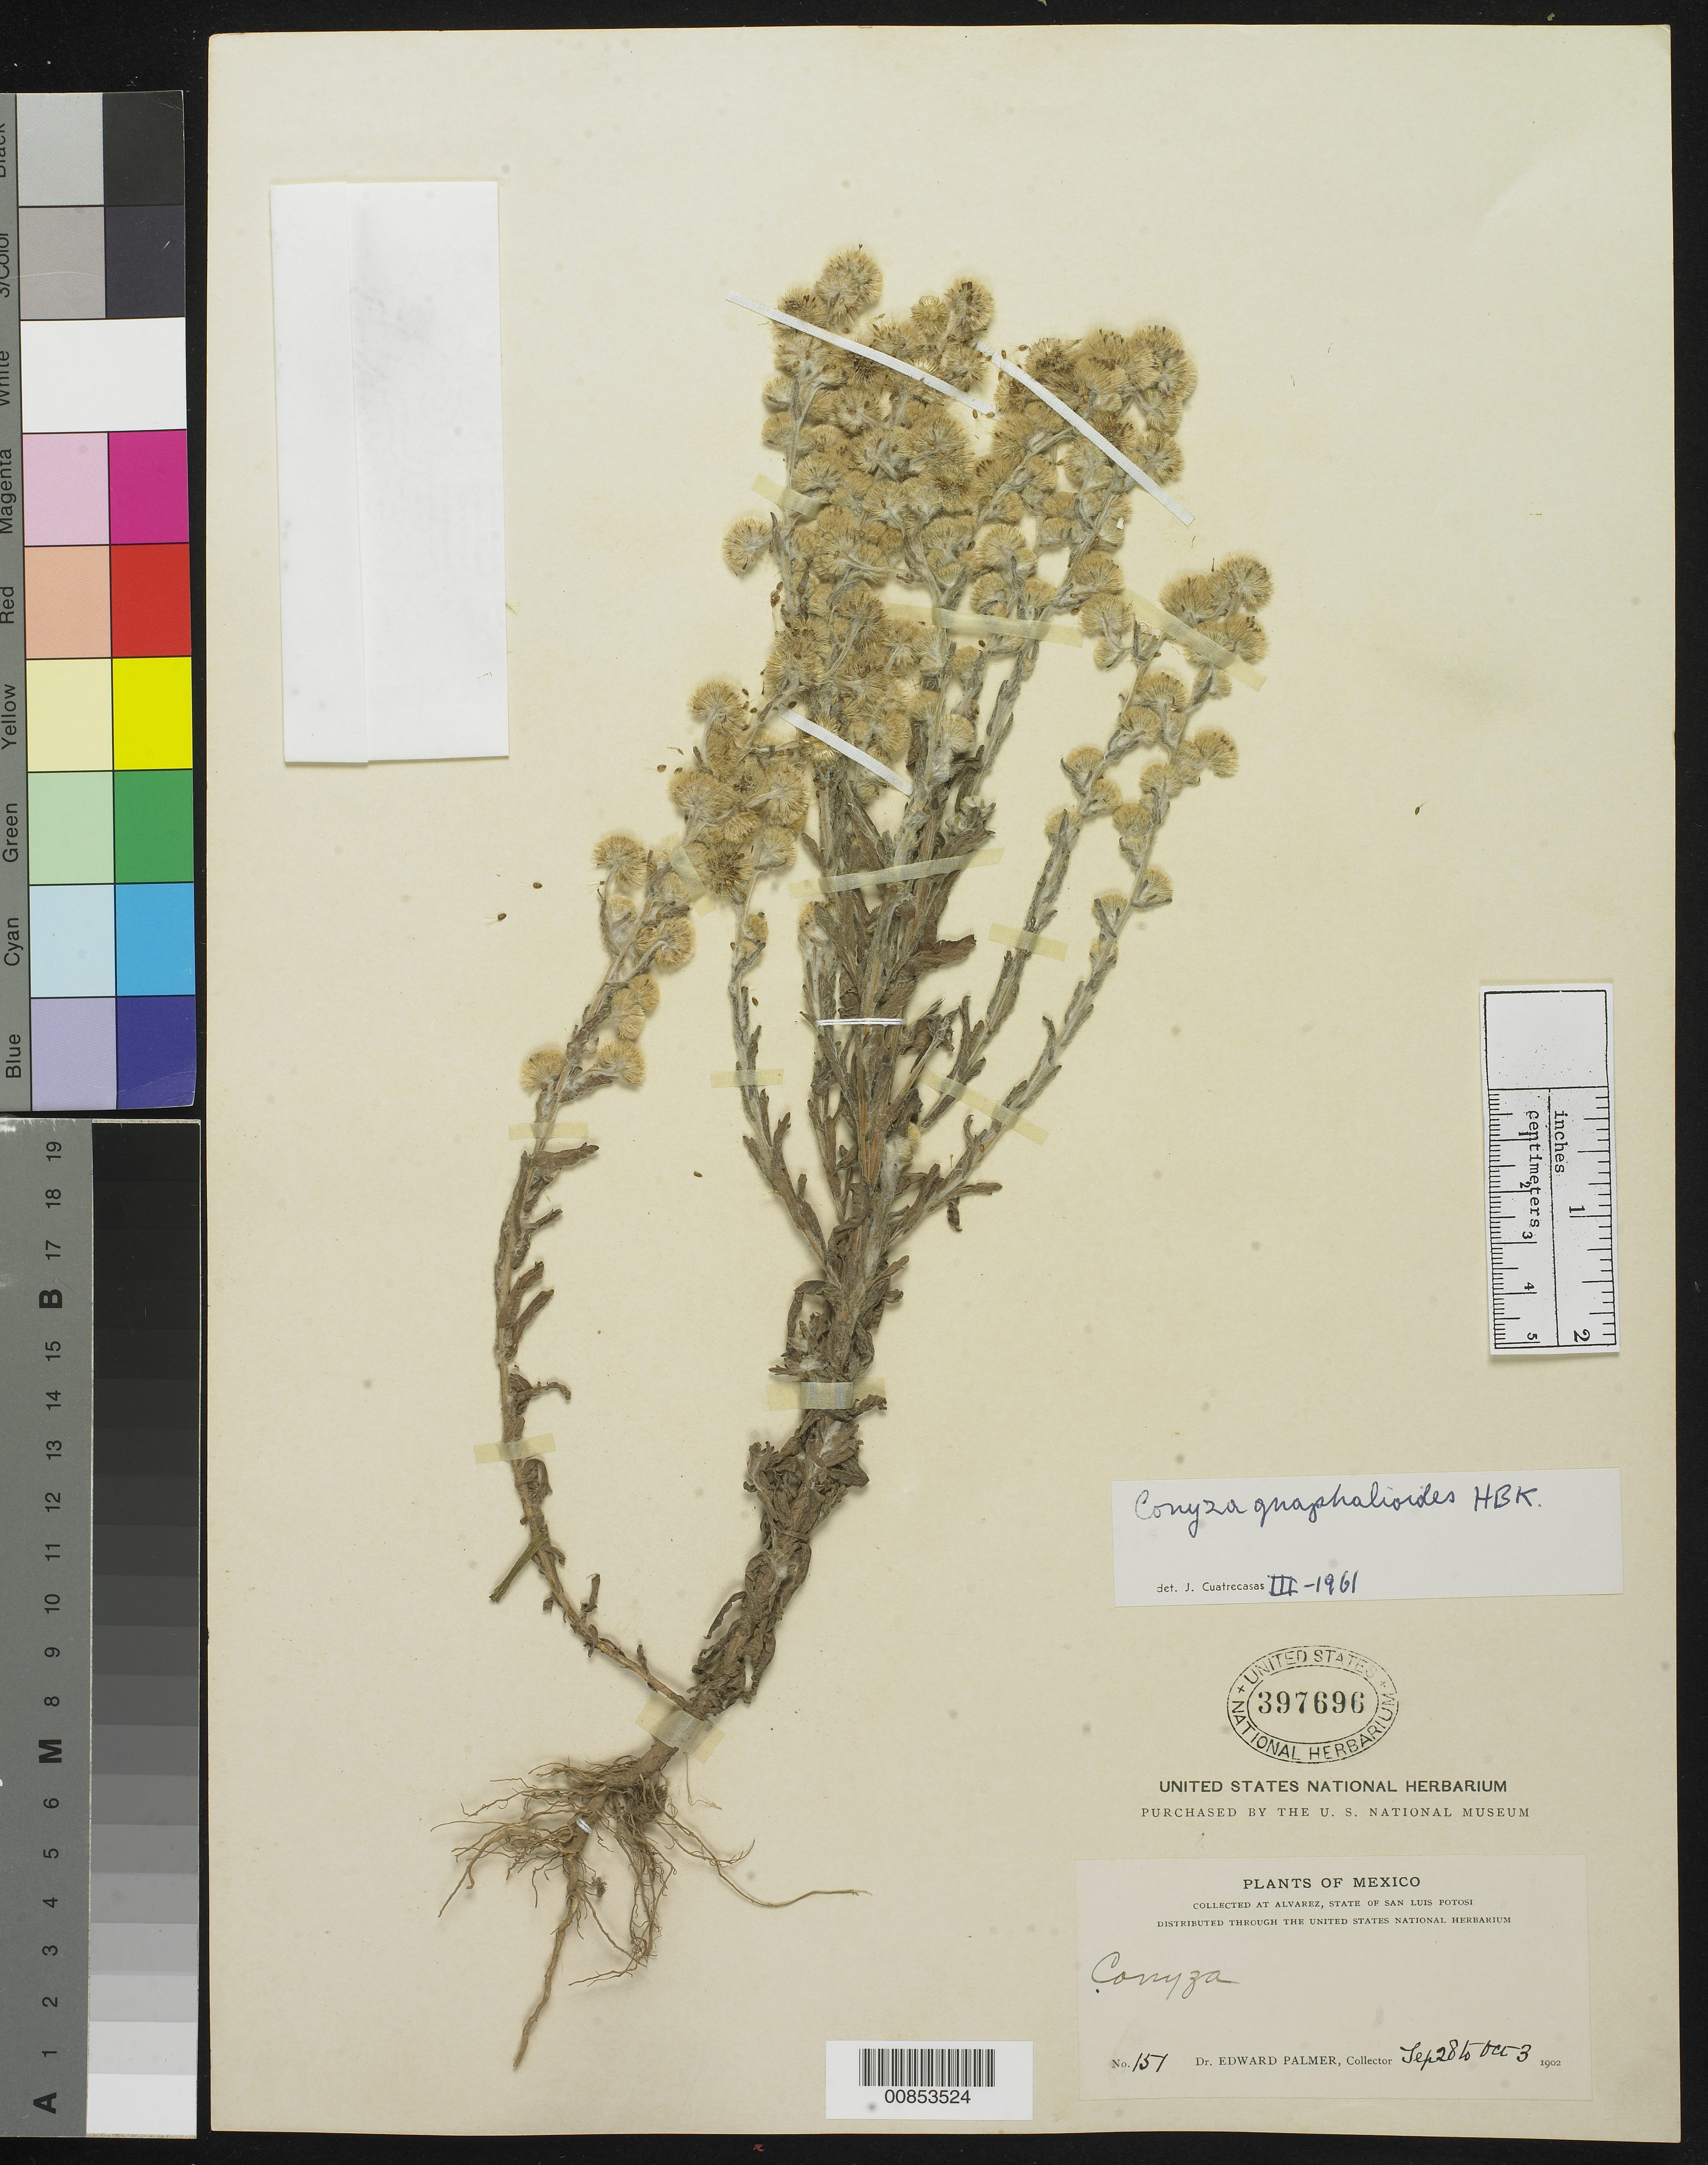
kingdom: Plantae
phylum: Tracheophyta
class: Magnoliopsida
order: Asterales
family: Asteraceae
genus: Conyza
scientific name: Conyza gnaphalioides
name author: Kunth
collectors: E. Palmer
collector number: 151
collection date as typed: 28 Sep 1902 to 03 Oct 1902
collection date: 1902-09-28/1902-10-03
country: Mexico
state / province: San Luis Potosí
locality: Alvarez, San Luis Potosí.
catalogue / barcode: US 397696